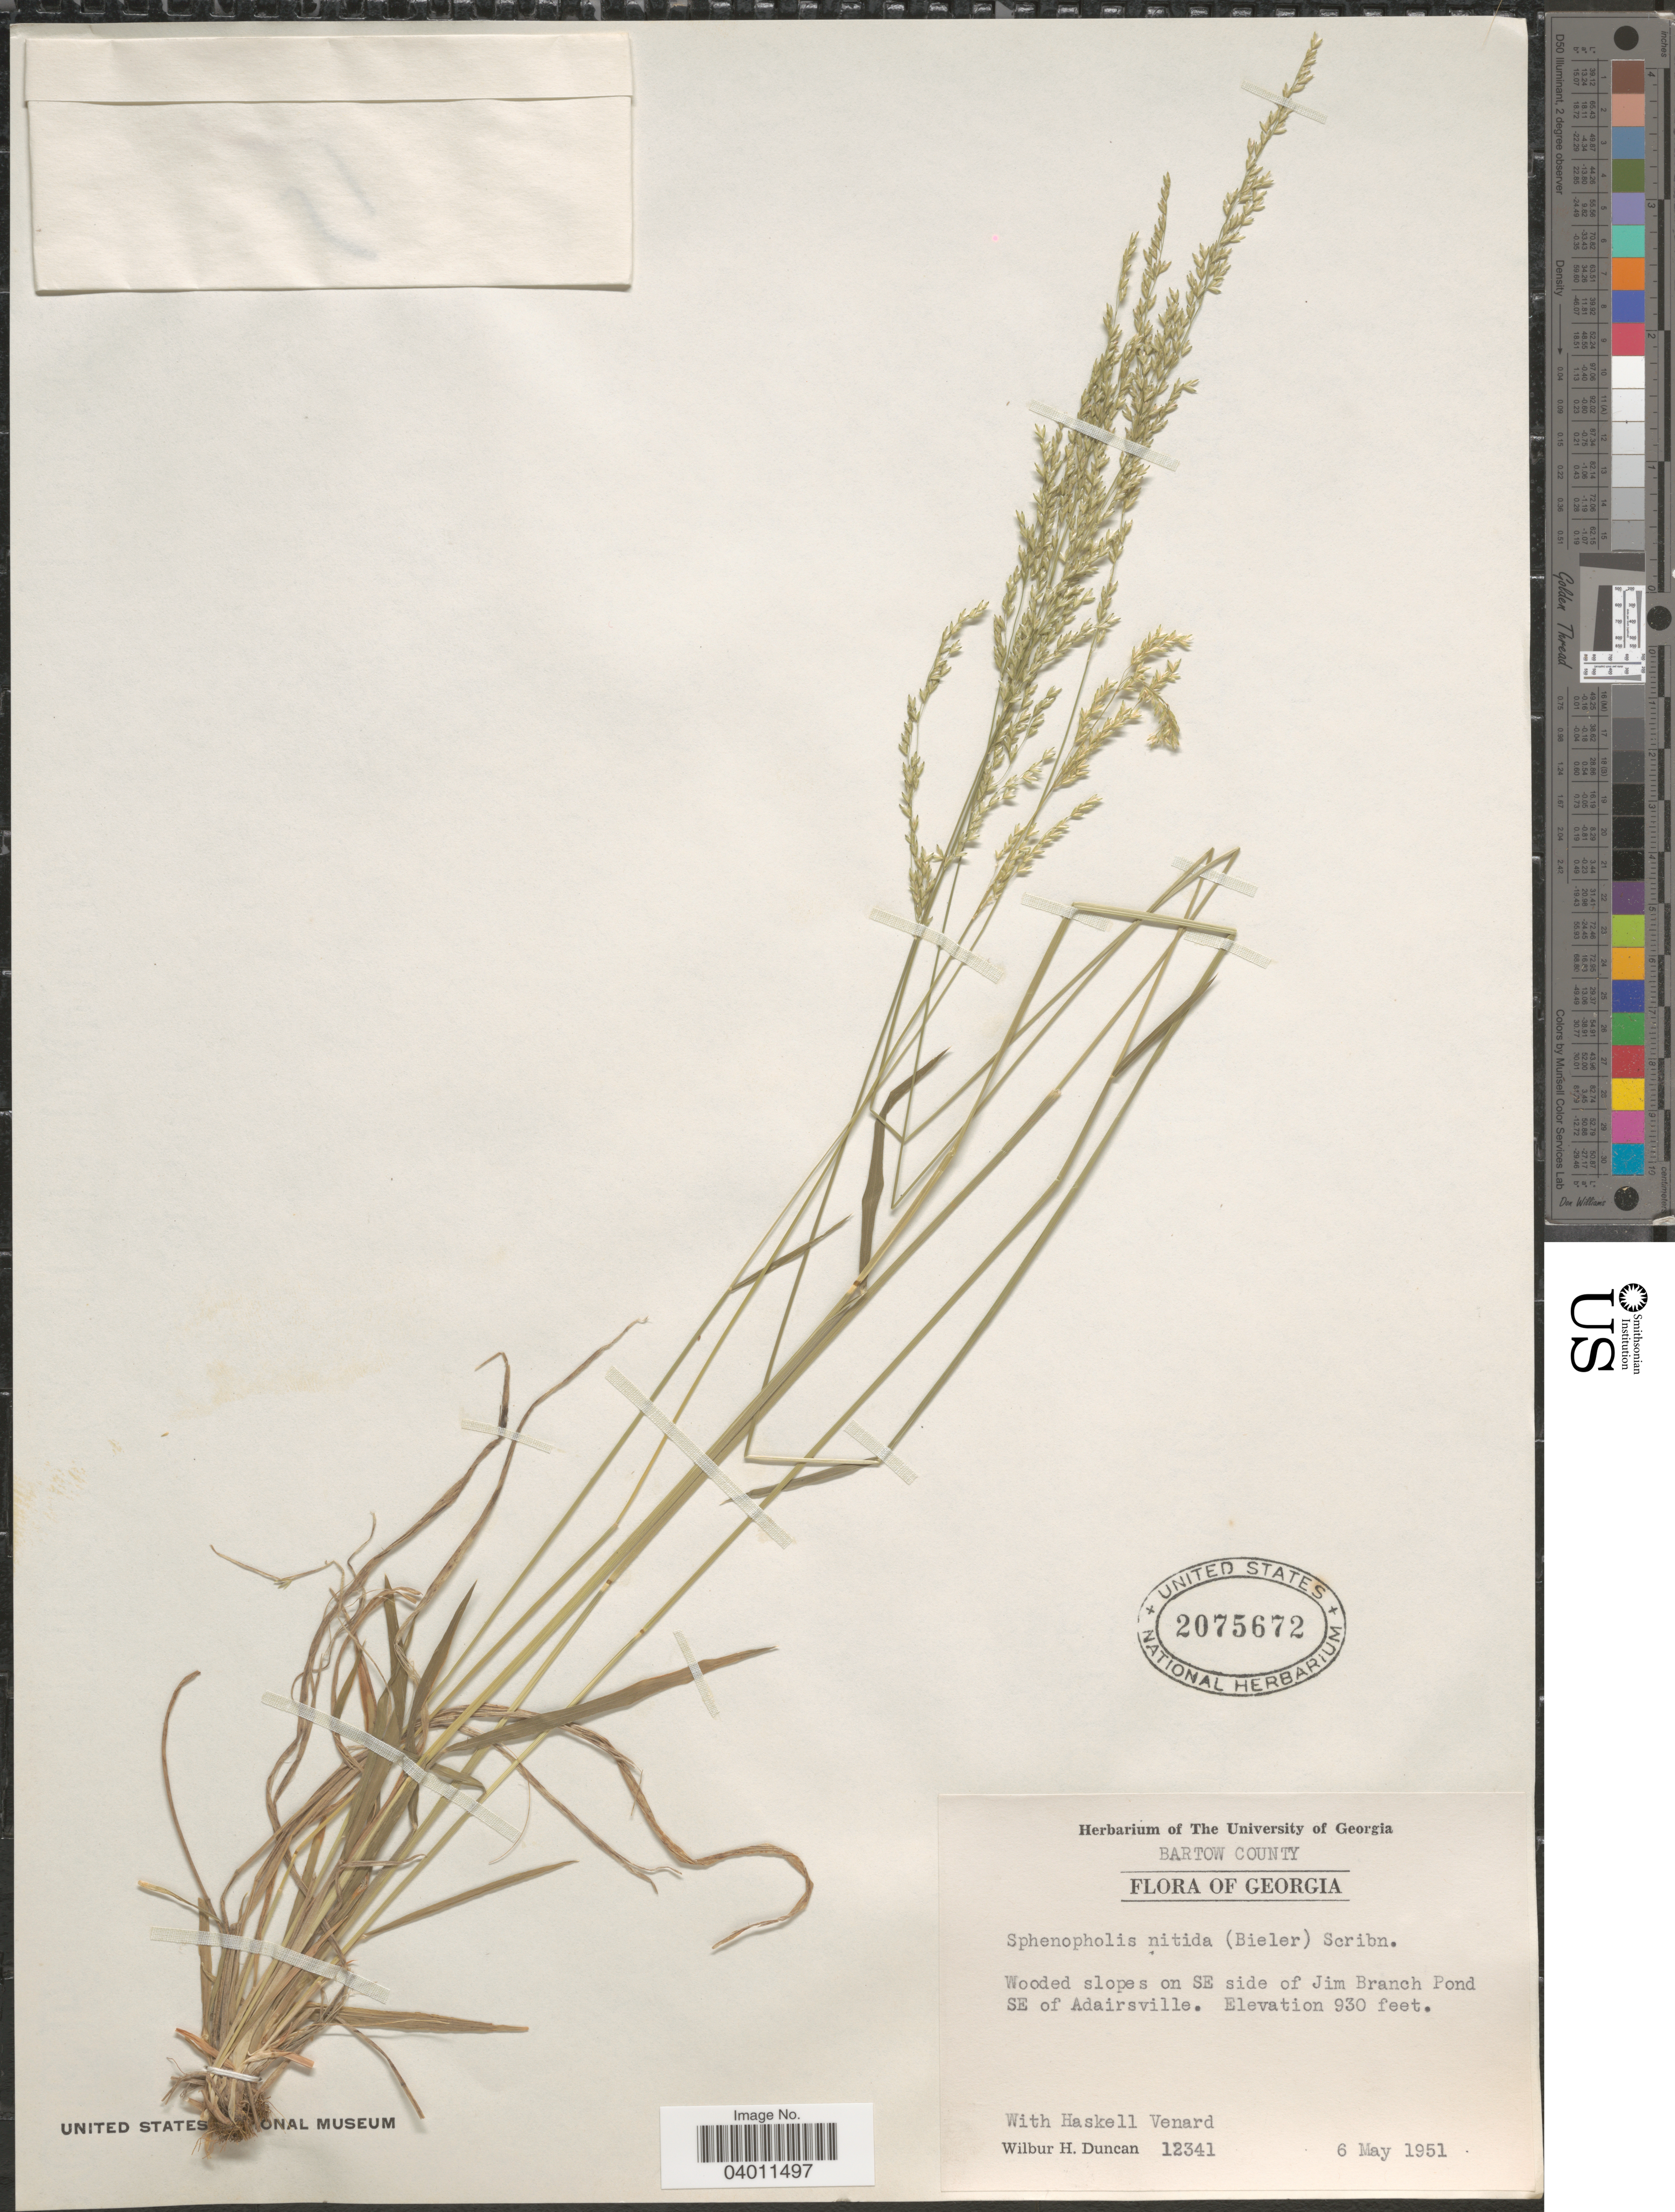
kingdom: Plantae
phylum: Tracheophyta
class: Liliopsida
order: Poales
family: Poaceae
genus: Sphenopholis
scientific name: Sphenopholis nitida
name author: (Biehler) Scribn.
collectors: W. H. Duncan & H. Venard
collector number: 12341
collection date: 1951-05-06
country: United States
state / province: Georgia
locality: Bartow County. Wooded slopes on SE side of Jim Branch Pond SE of Adairsville.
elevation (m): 283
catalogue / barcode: US 2075672